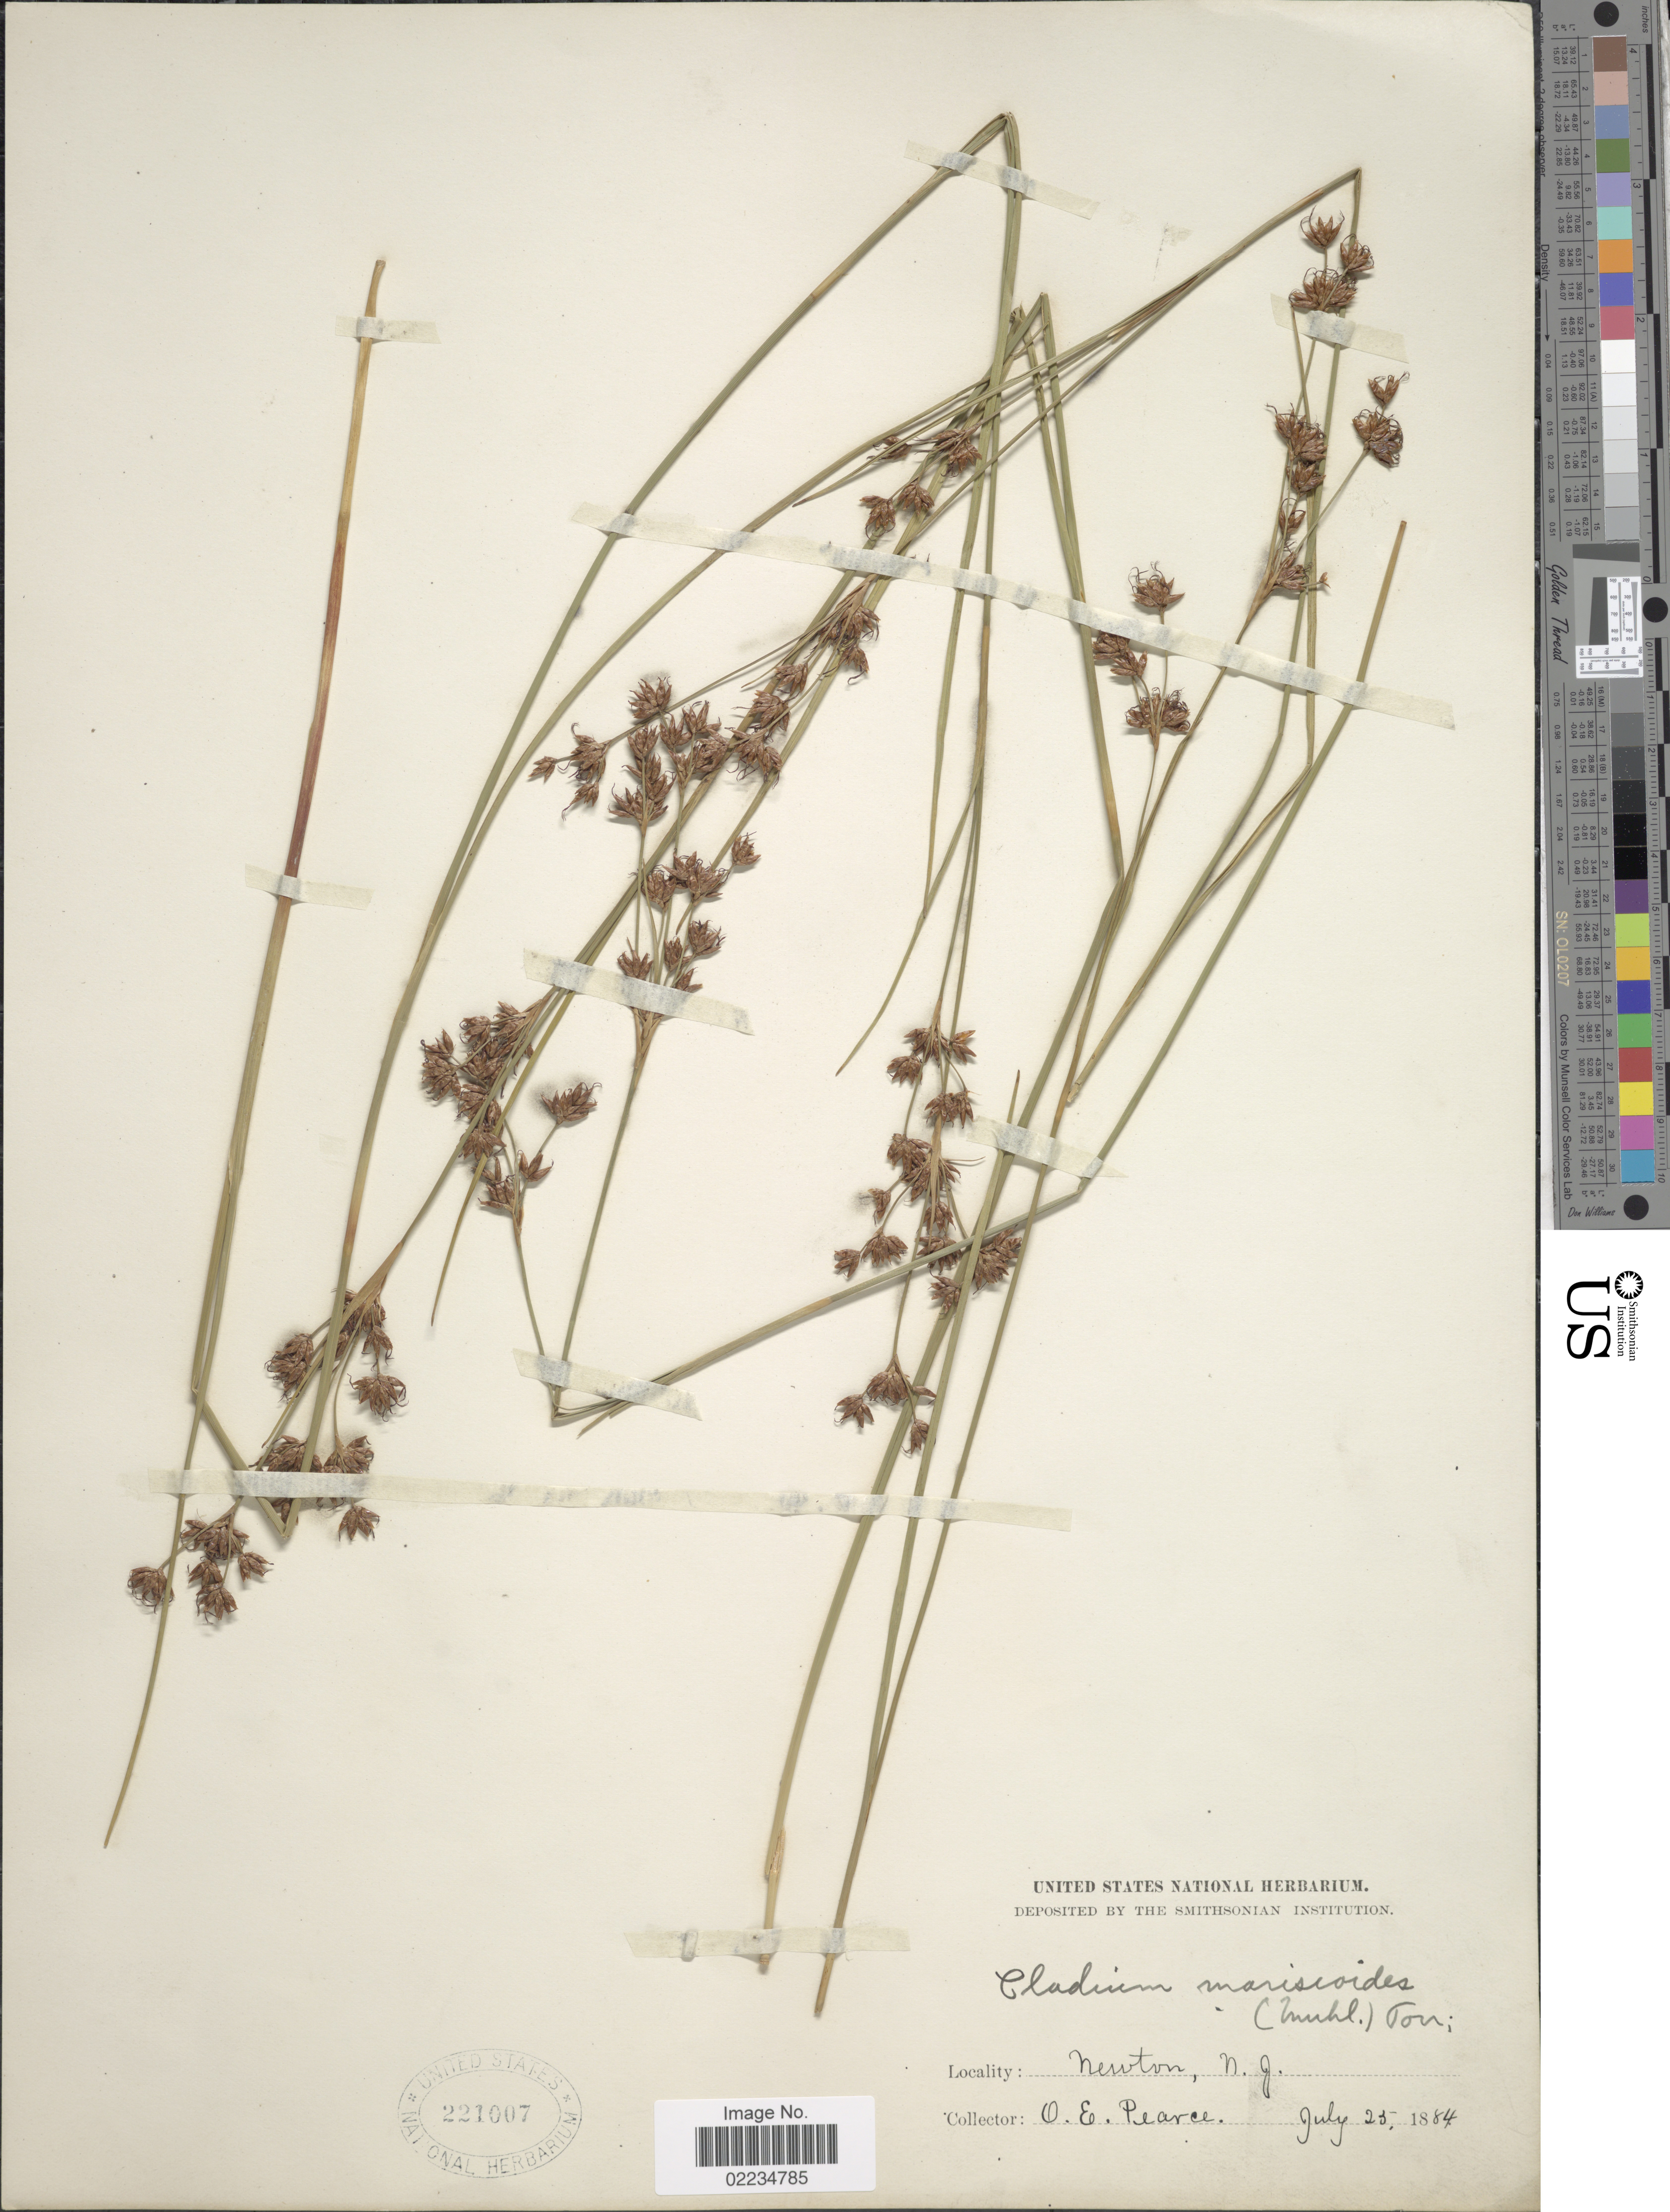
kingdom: Plantae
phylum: Tracheophyta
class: Liliopsida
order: Poales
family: Cyperaceae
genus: Cladium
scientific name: Cladium mariscoides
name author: (Muhl.) Torr.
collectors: O. E. Pearce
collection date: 1884-07-25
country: United States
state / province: New Jersey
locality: Newton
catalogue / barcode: US 221007